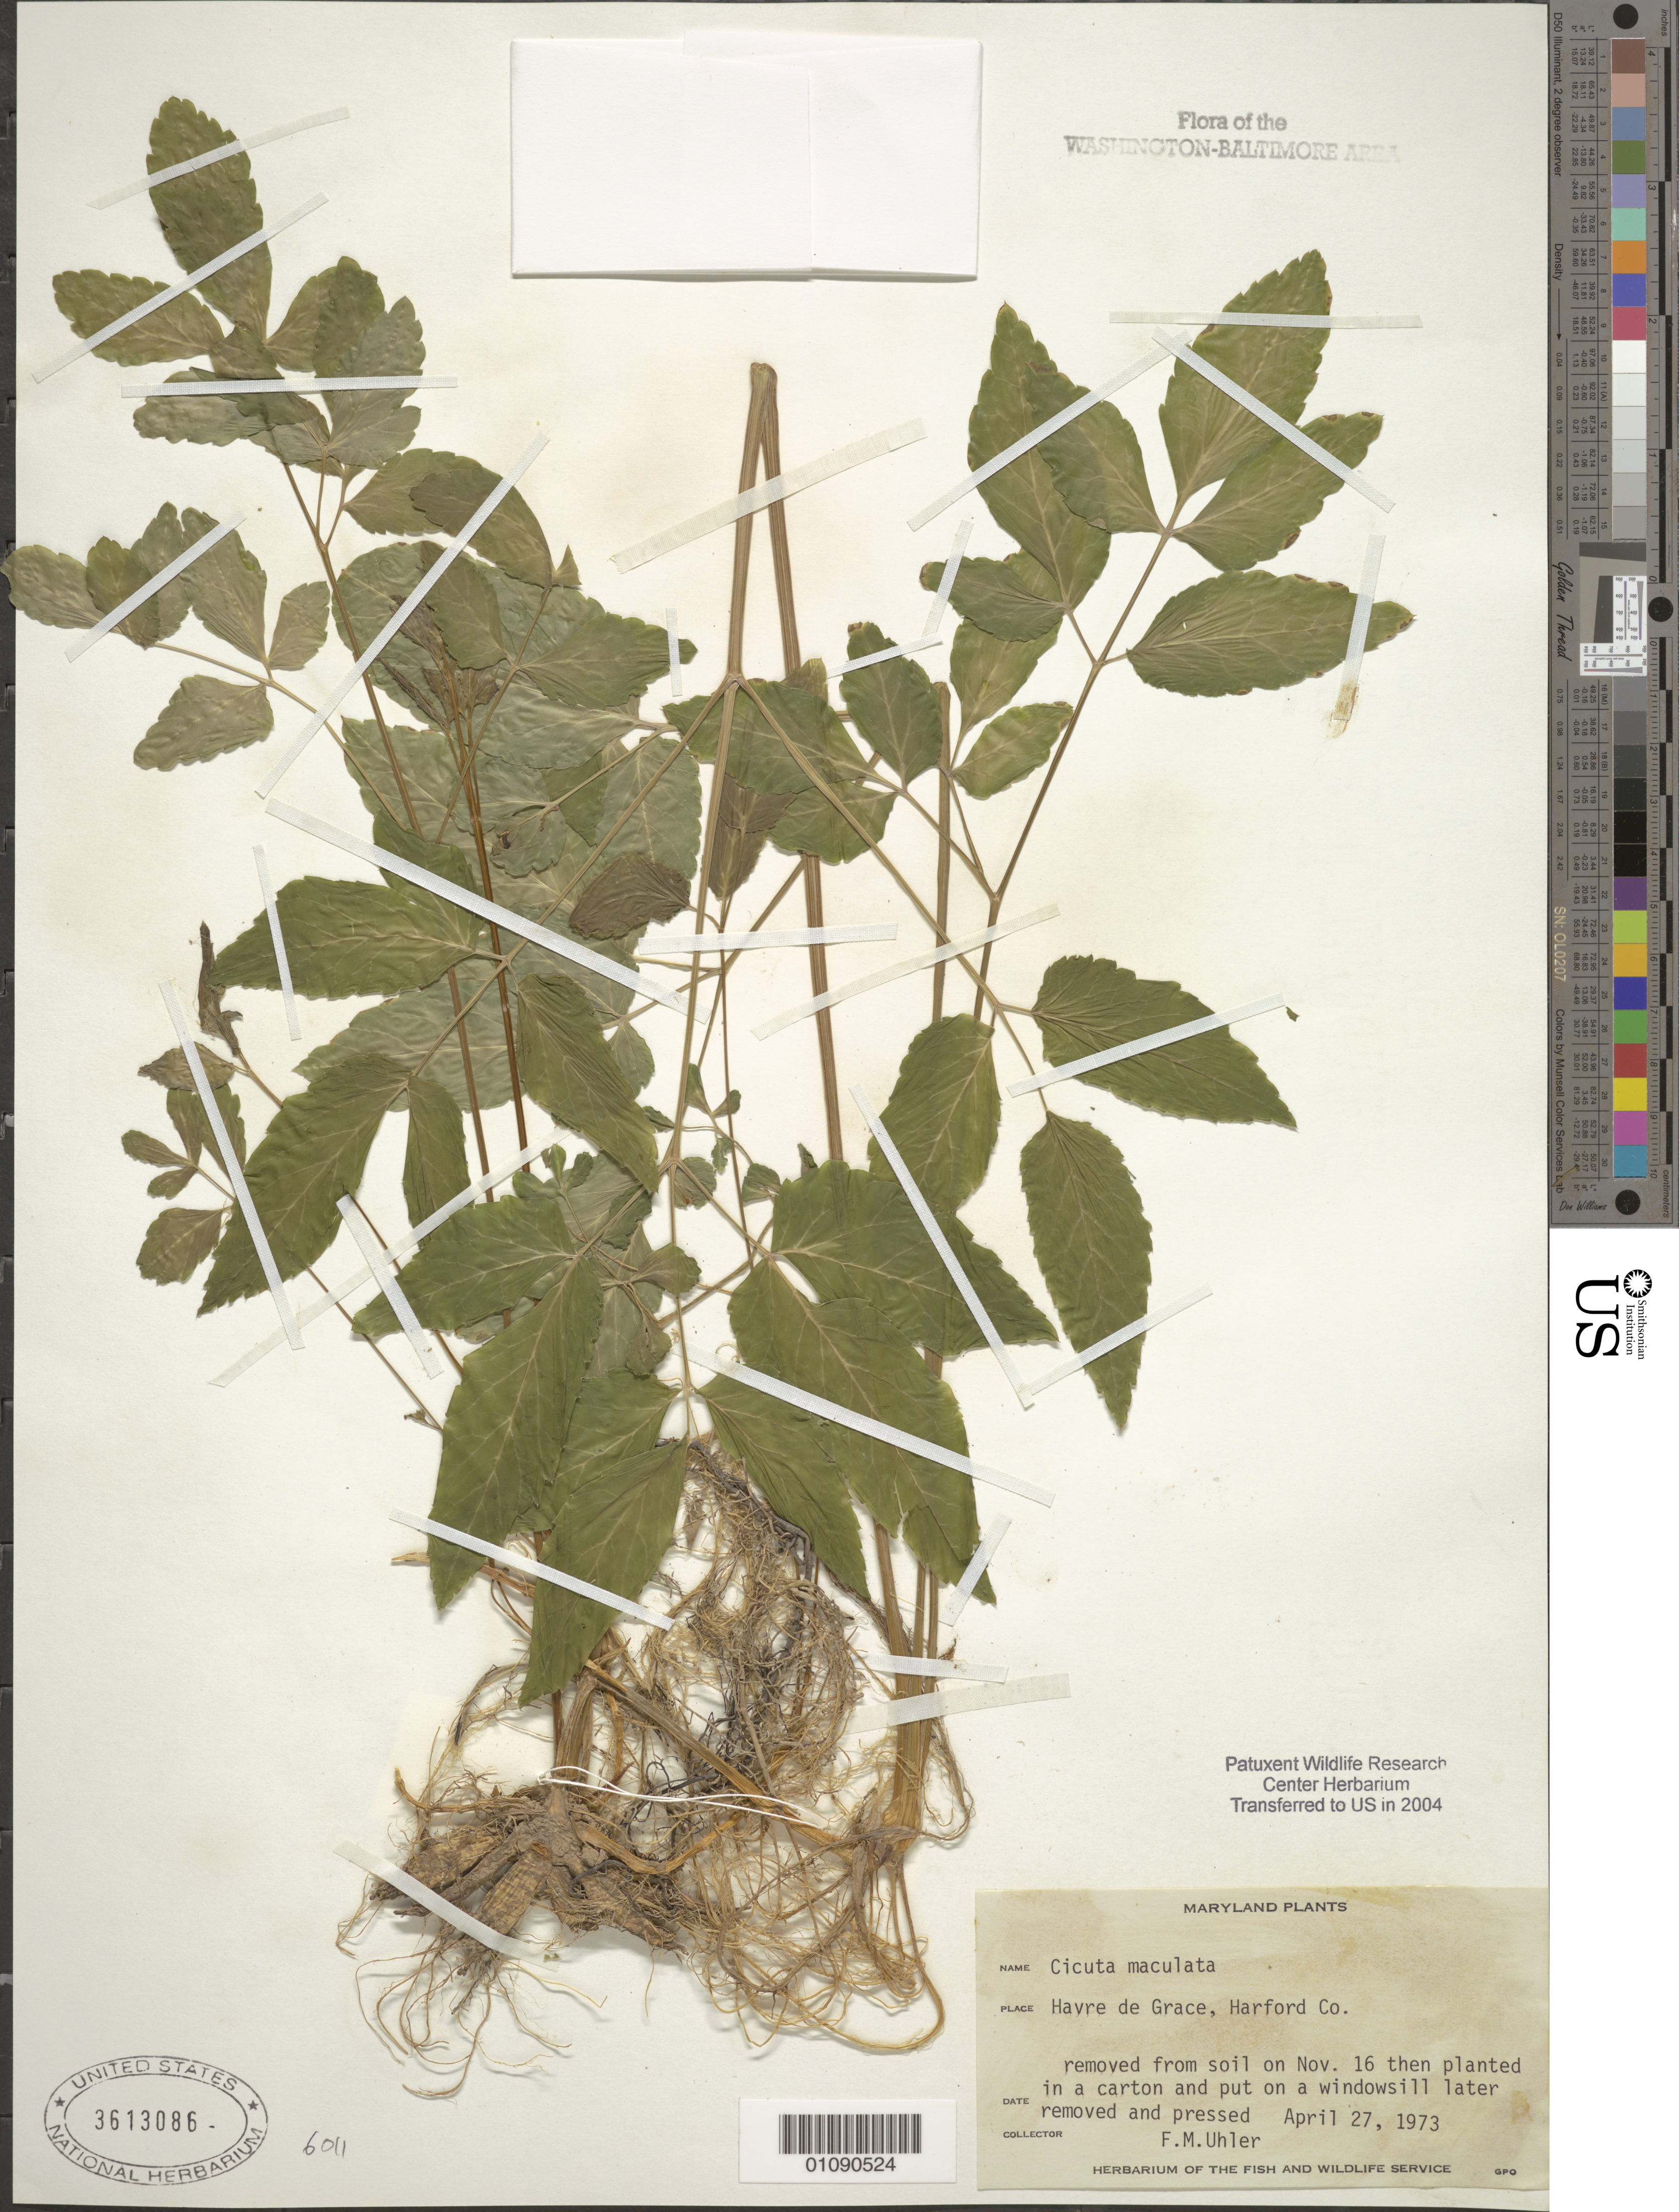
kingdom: Plantae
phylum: Tracheophyta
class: Magnoliopsida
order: Apiales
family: Apiaceae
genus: Cicuta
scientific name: Cicuta maculata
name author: L.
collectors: F. M. Uhler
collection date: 1973-04-27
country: United States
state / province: Maryland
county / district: Harford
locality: Havre de Grace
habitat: Removed from soil on November 16, then planted in a carton and put on a windowsill; later removed and pressed.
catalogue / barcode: US 3613086